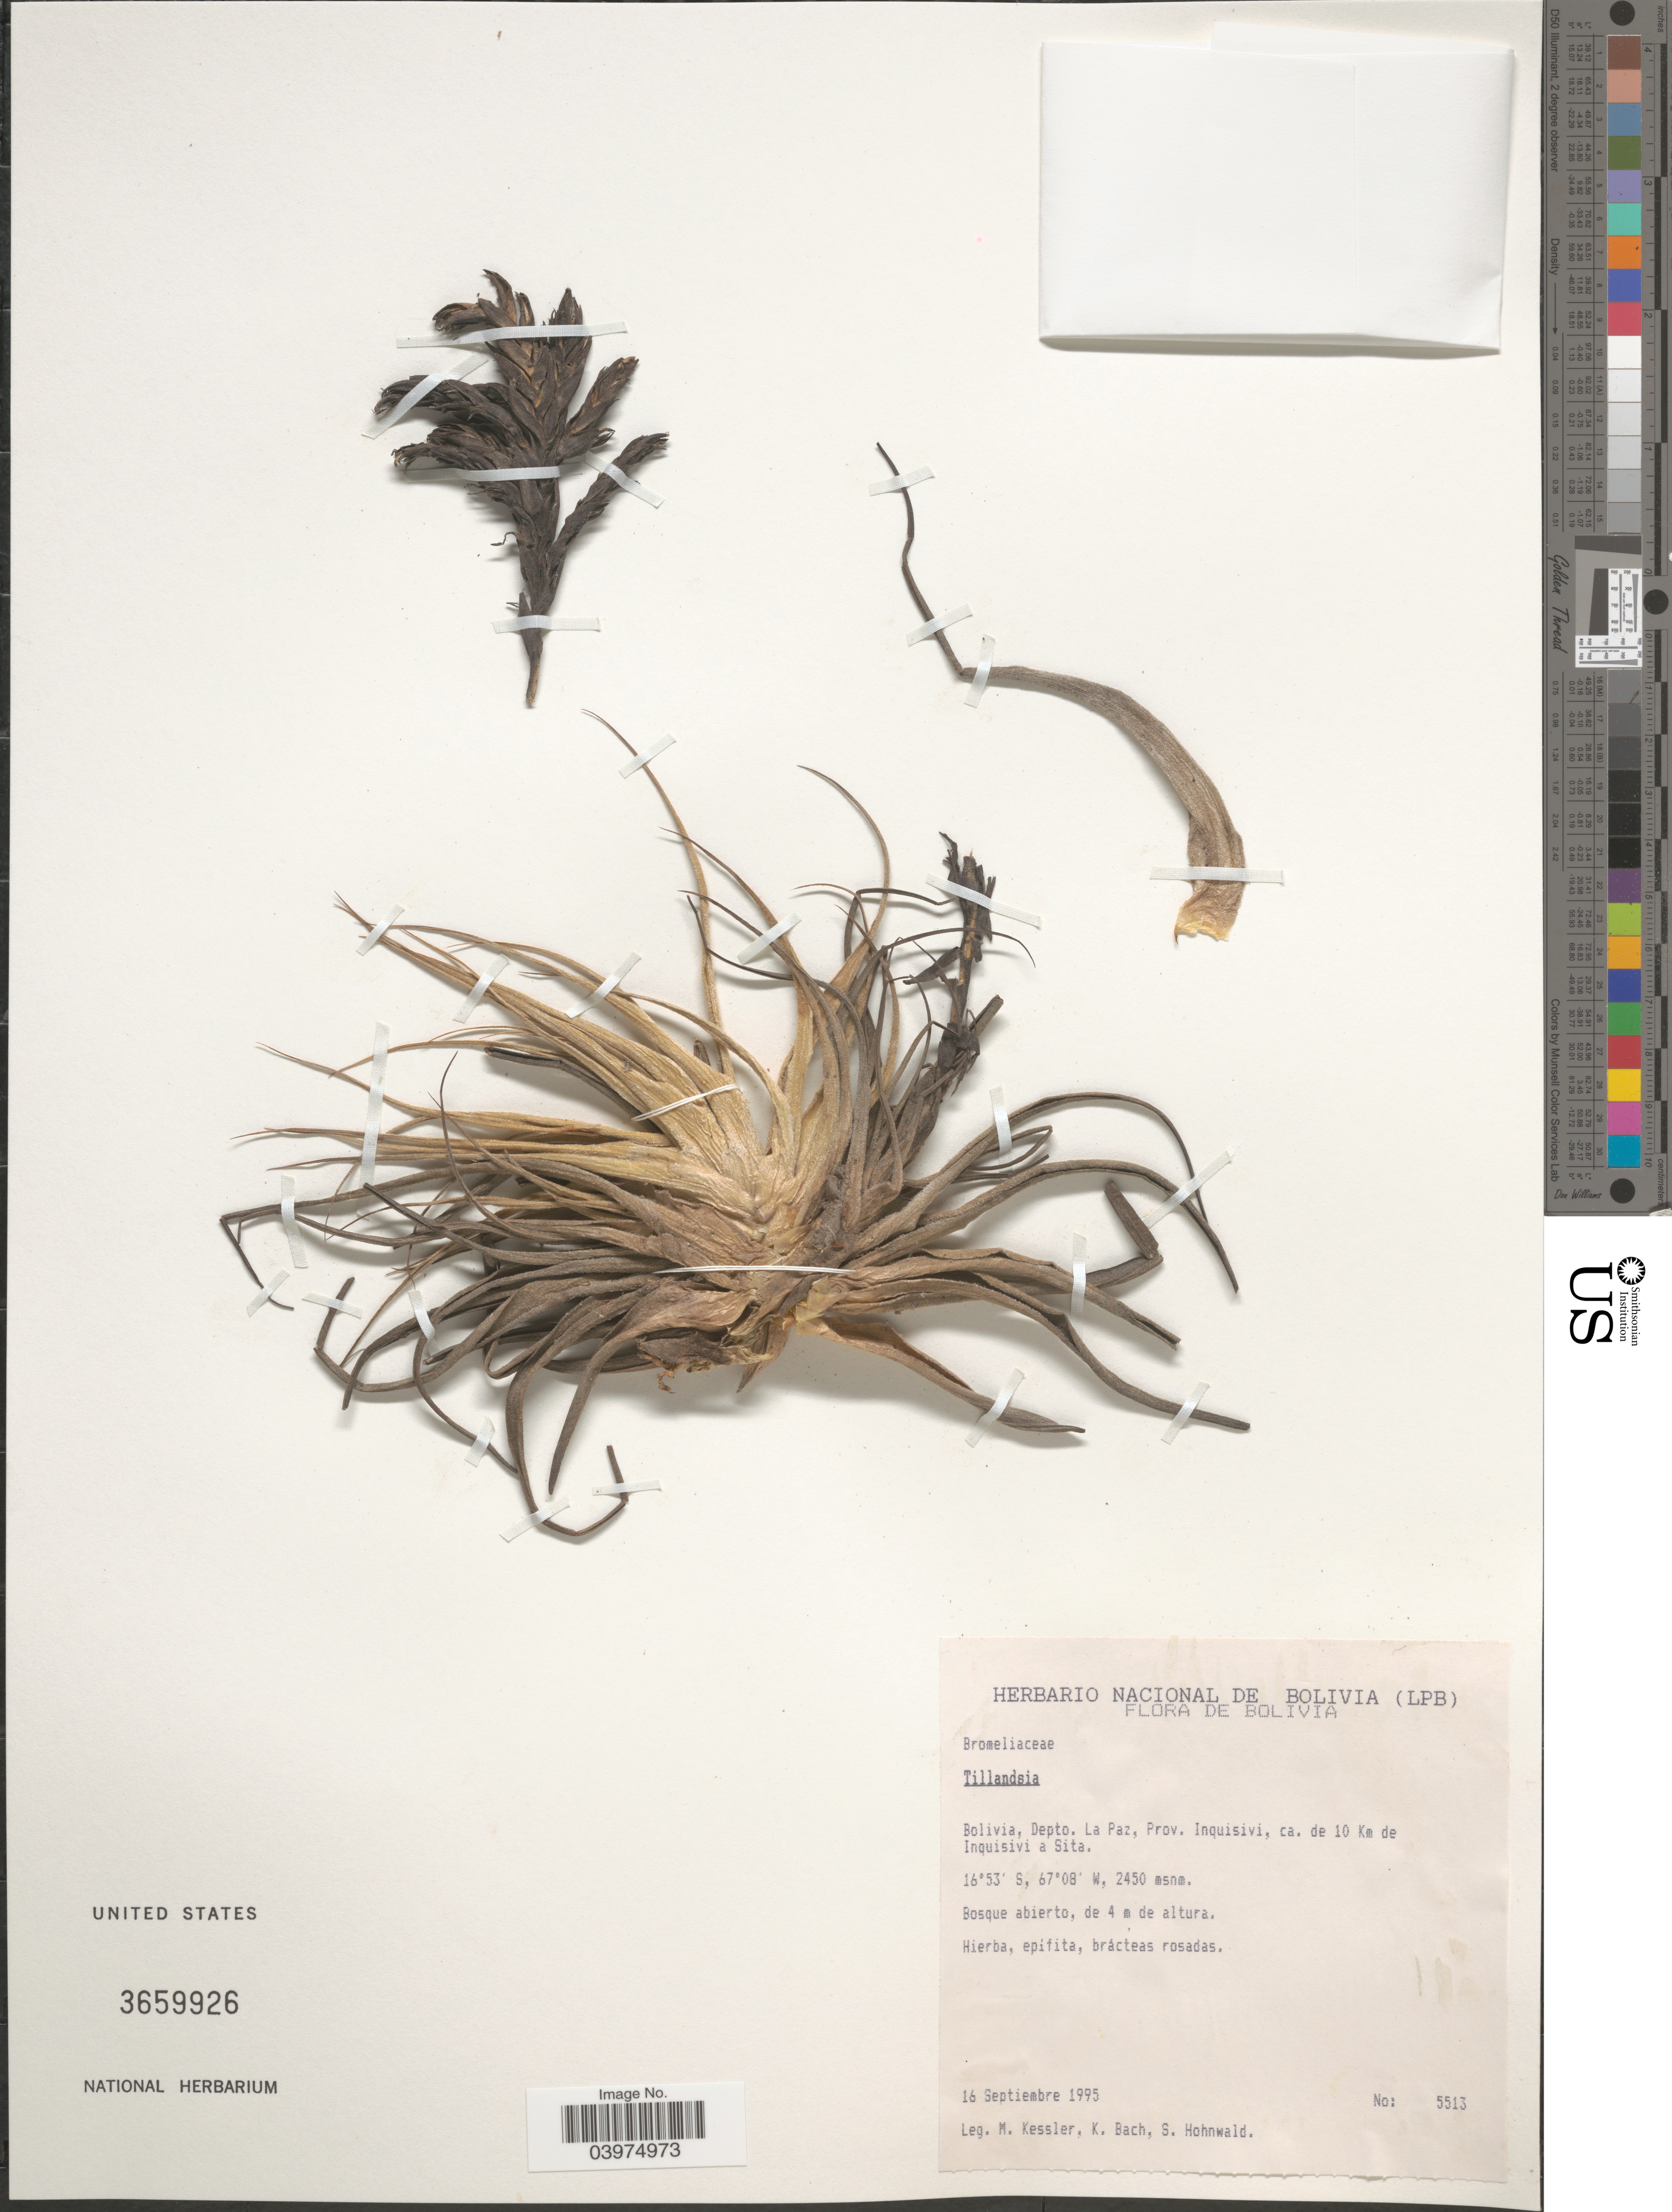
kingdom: Plantae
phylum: Tracheophyta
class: Liliopsida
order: Poales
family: Bromeliaceae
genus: Tillandsia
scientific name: Tillandsia sp.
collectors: M. Kessler, K. Bach & S. Hohnwald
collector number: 5513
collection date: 1995-09-16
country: Bolivia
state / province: La Paz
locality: Depto. La Paz, Prov. Inquisivi, ca. de 10 Km de Inquisivi a Sita.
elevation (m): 2450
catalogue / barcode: US 3659926